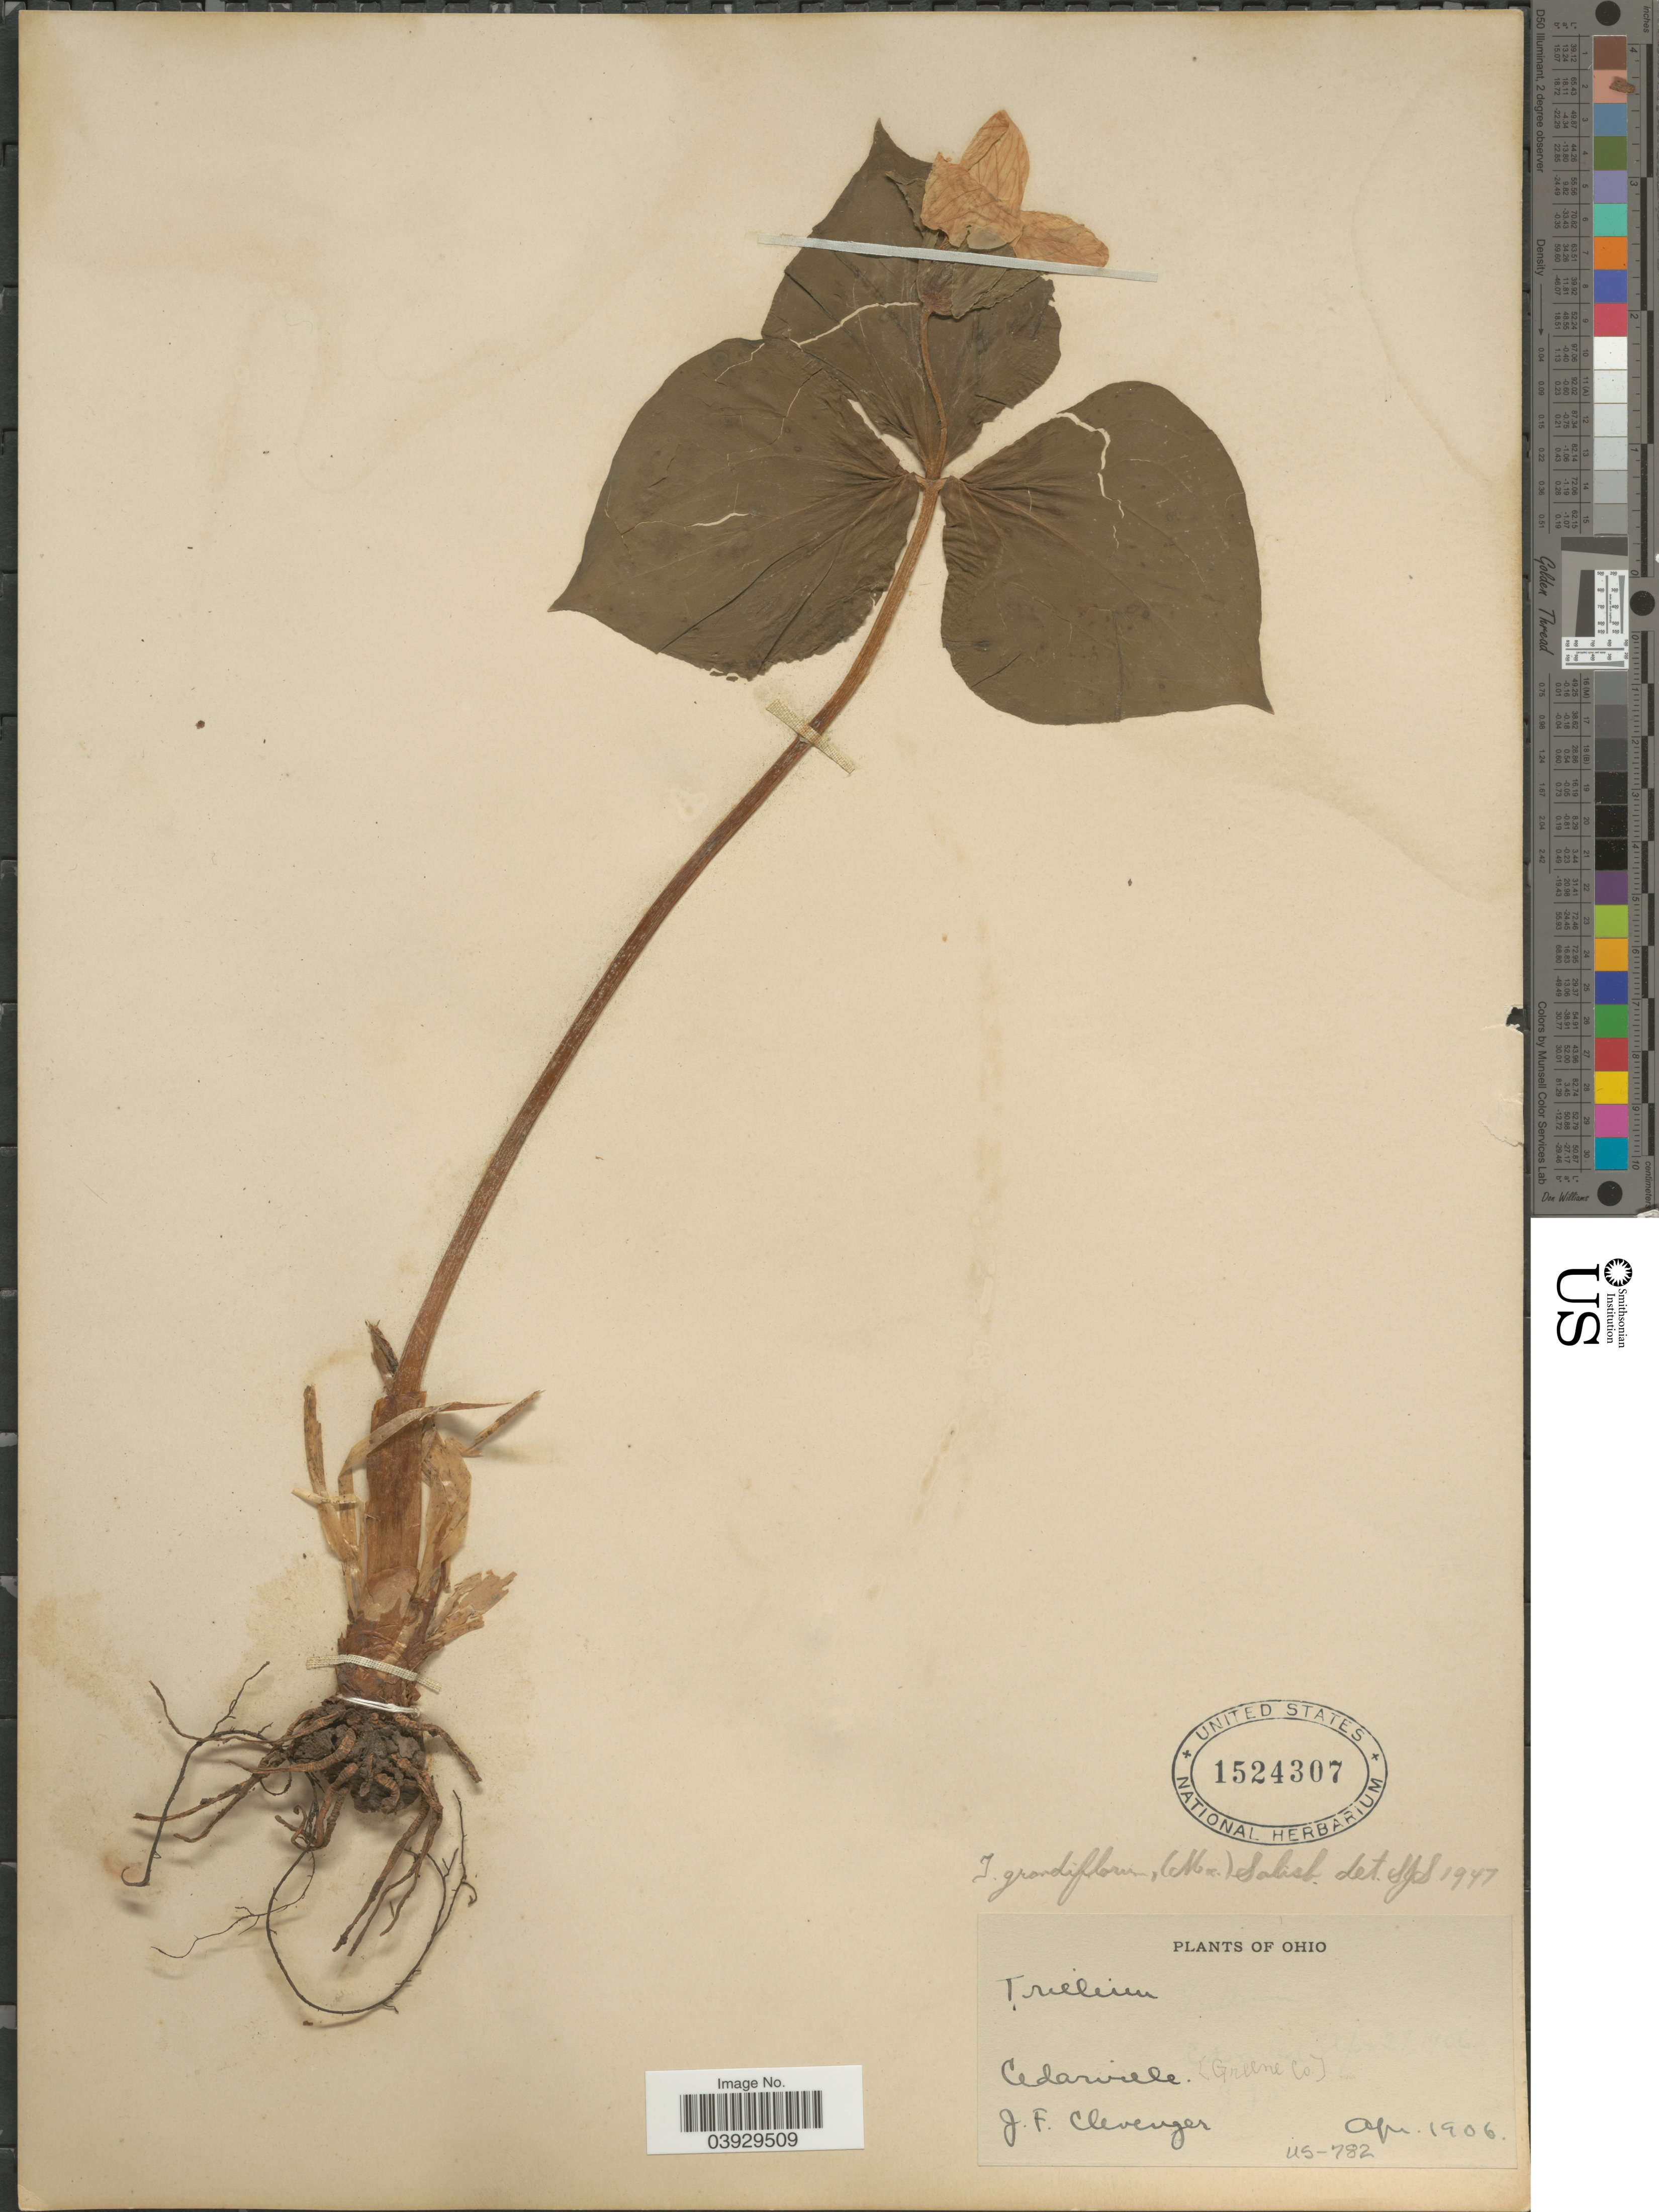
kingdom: Plantae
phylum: Tracheophyta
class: Liliopsida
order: Liliales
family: Melanthiaceae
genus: Trillium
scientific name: Trillium grandiflorum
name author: (Michx.) Salisb.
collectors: J. F. Clevenger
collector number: US-782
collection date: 1906-04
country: United States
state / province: Ohio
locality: Cedarville. [Greene Co].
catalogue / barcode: US 1524307